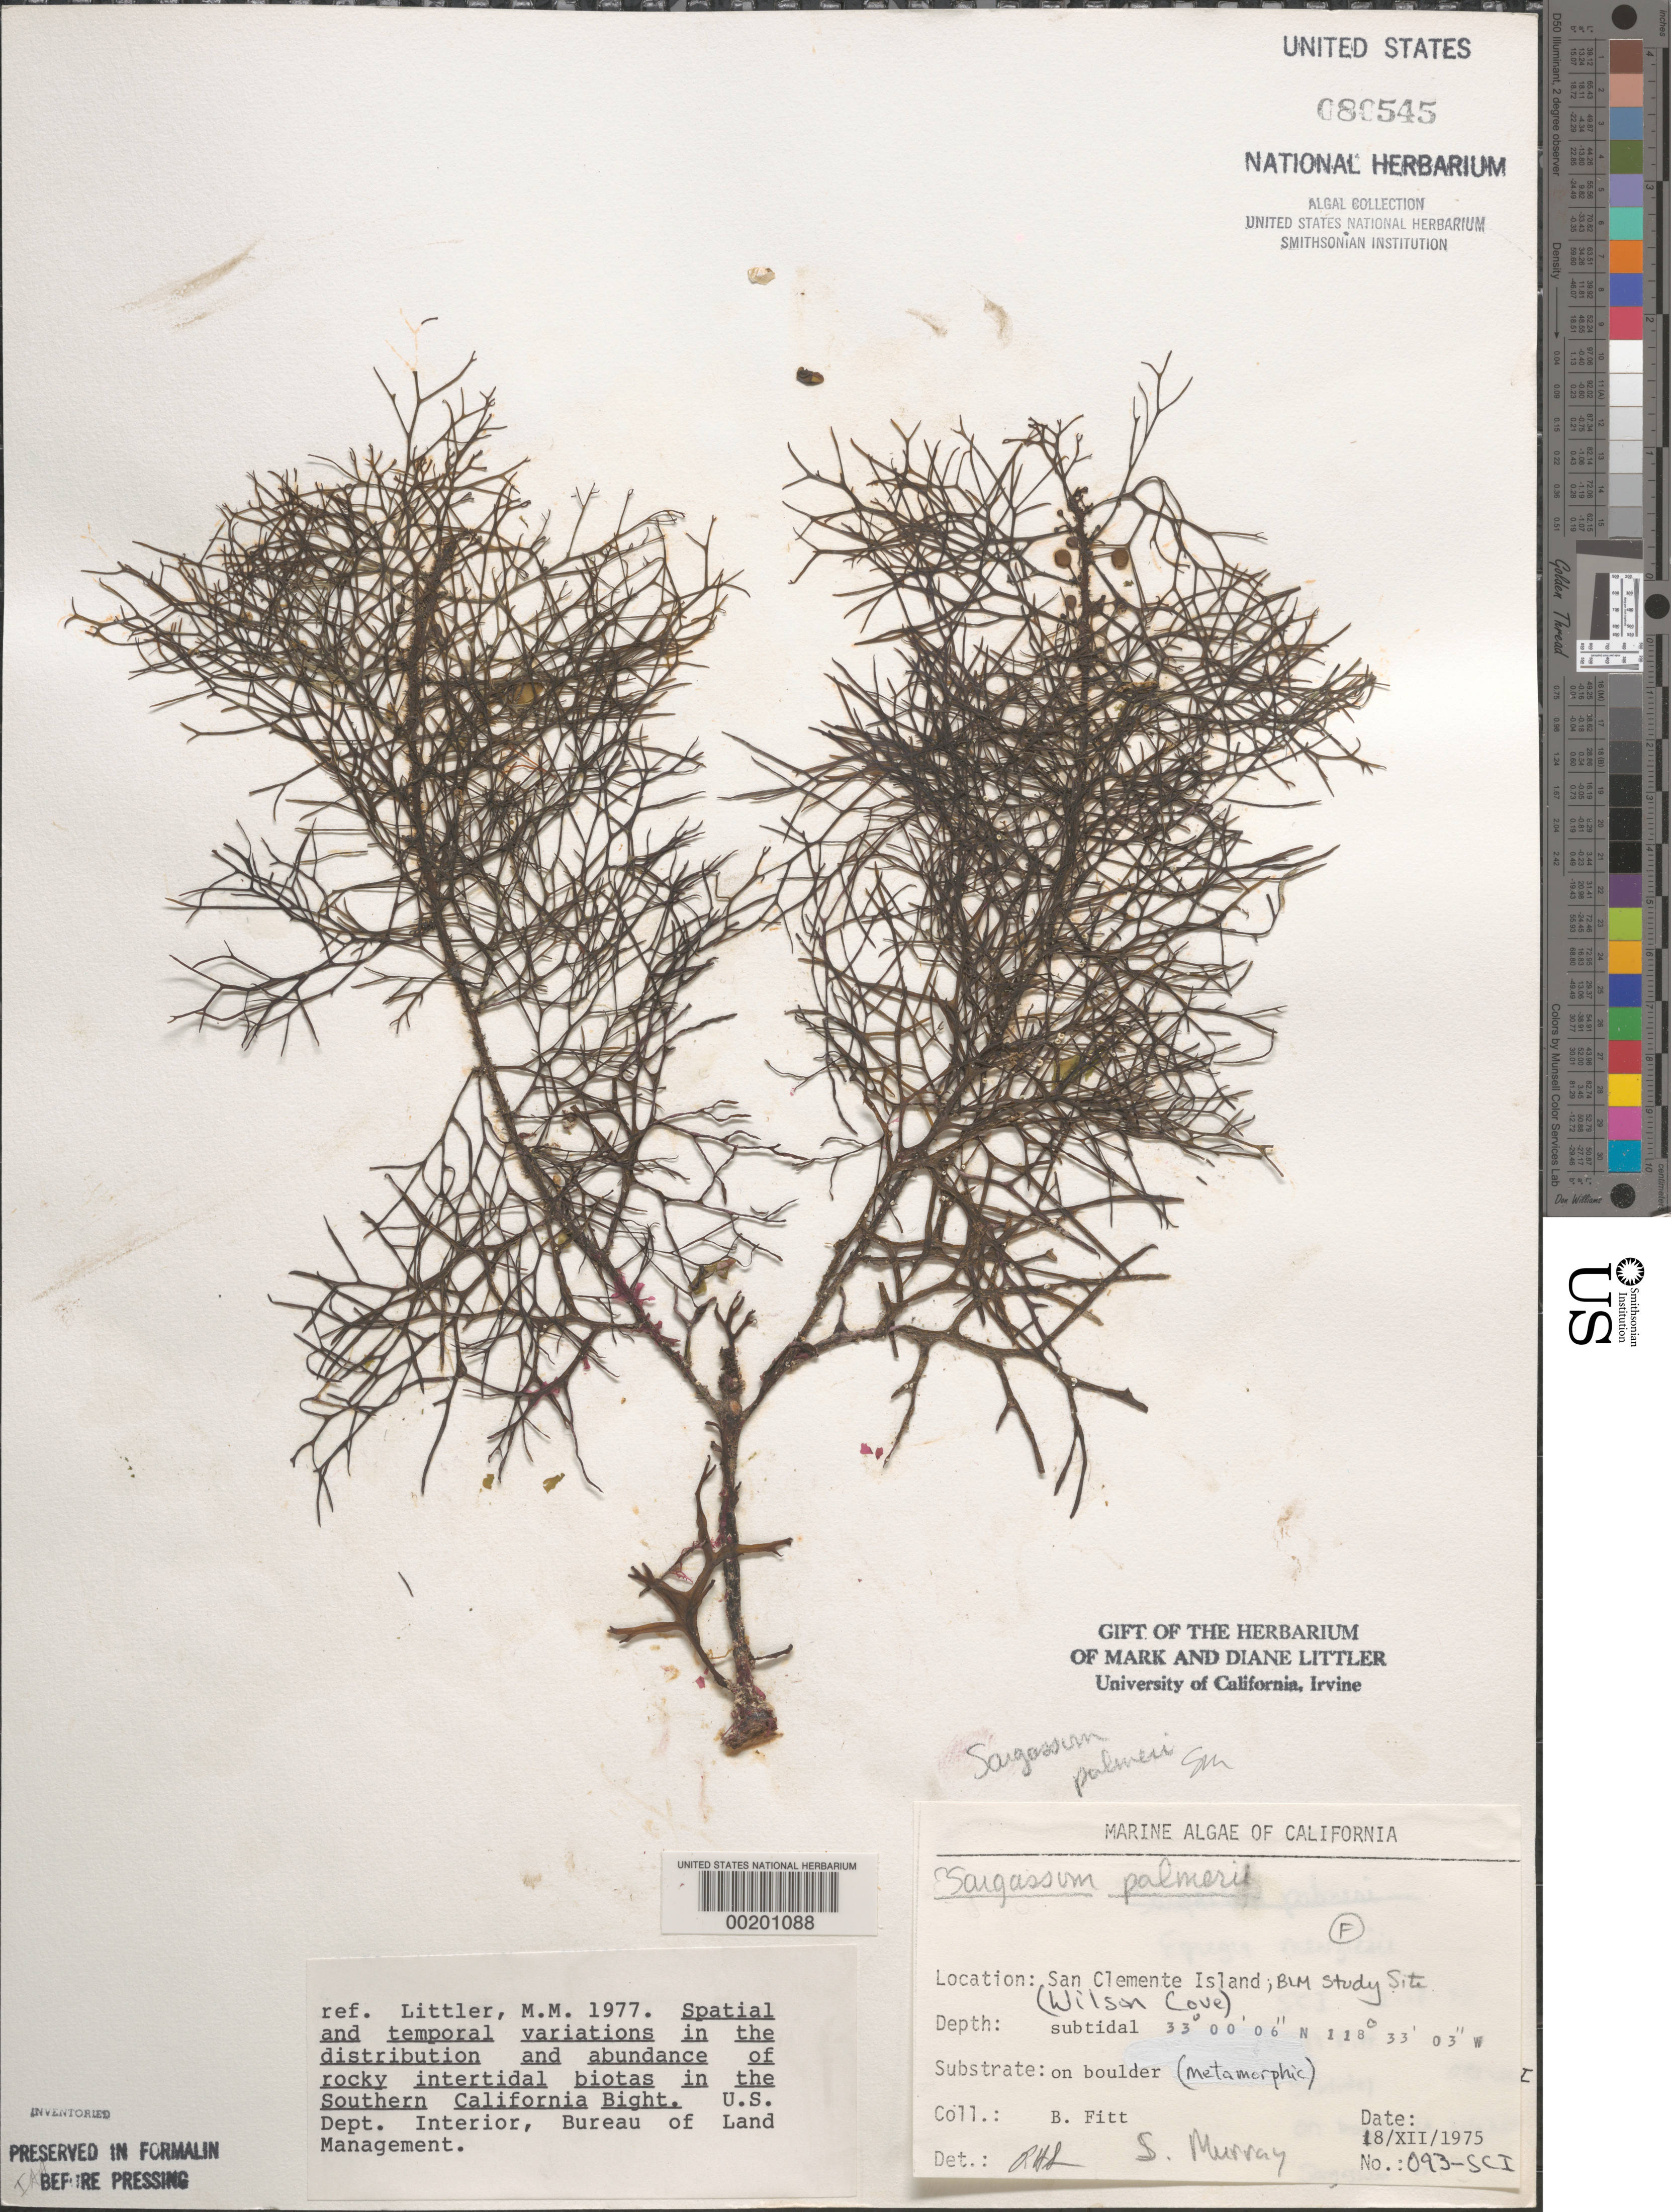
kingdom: Chromista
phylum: Ochrophyta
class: Phaeophyceae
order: Fucales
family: Sargassaceae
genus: Sargassum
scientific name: Sargassum palmeri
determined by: Sims, Robert H.; Murray, S. N.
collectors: W. Fitt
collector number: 093-sci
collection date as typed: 18 Dec 1975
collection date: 1975-12-18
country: United States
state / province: California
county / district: Los Angeles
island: San Clemente Island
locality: Wilson Cove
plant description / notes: BLM-SOCALBIGHT Rocky Intertidal Survey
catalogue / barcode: US 80545